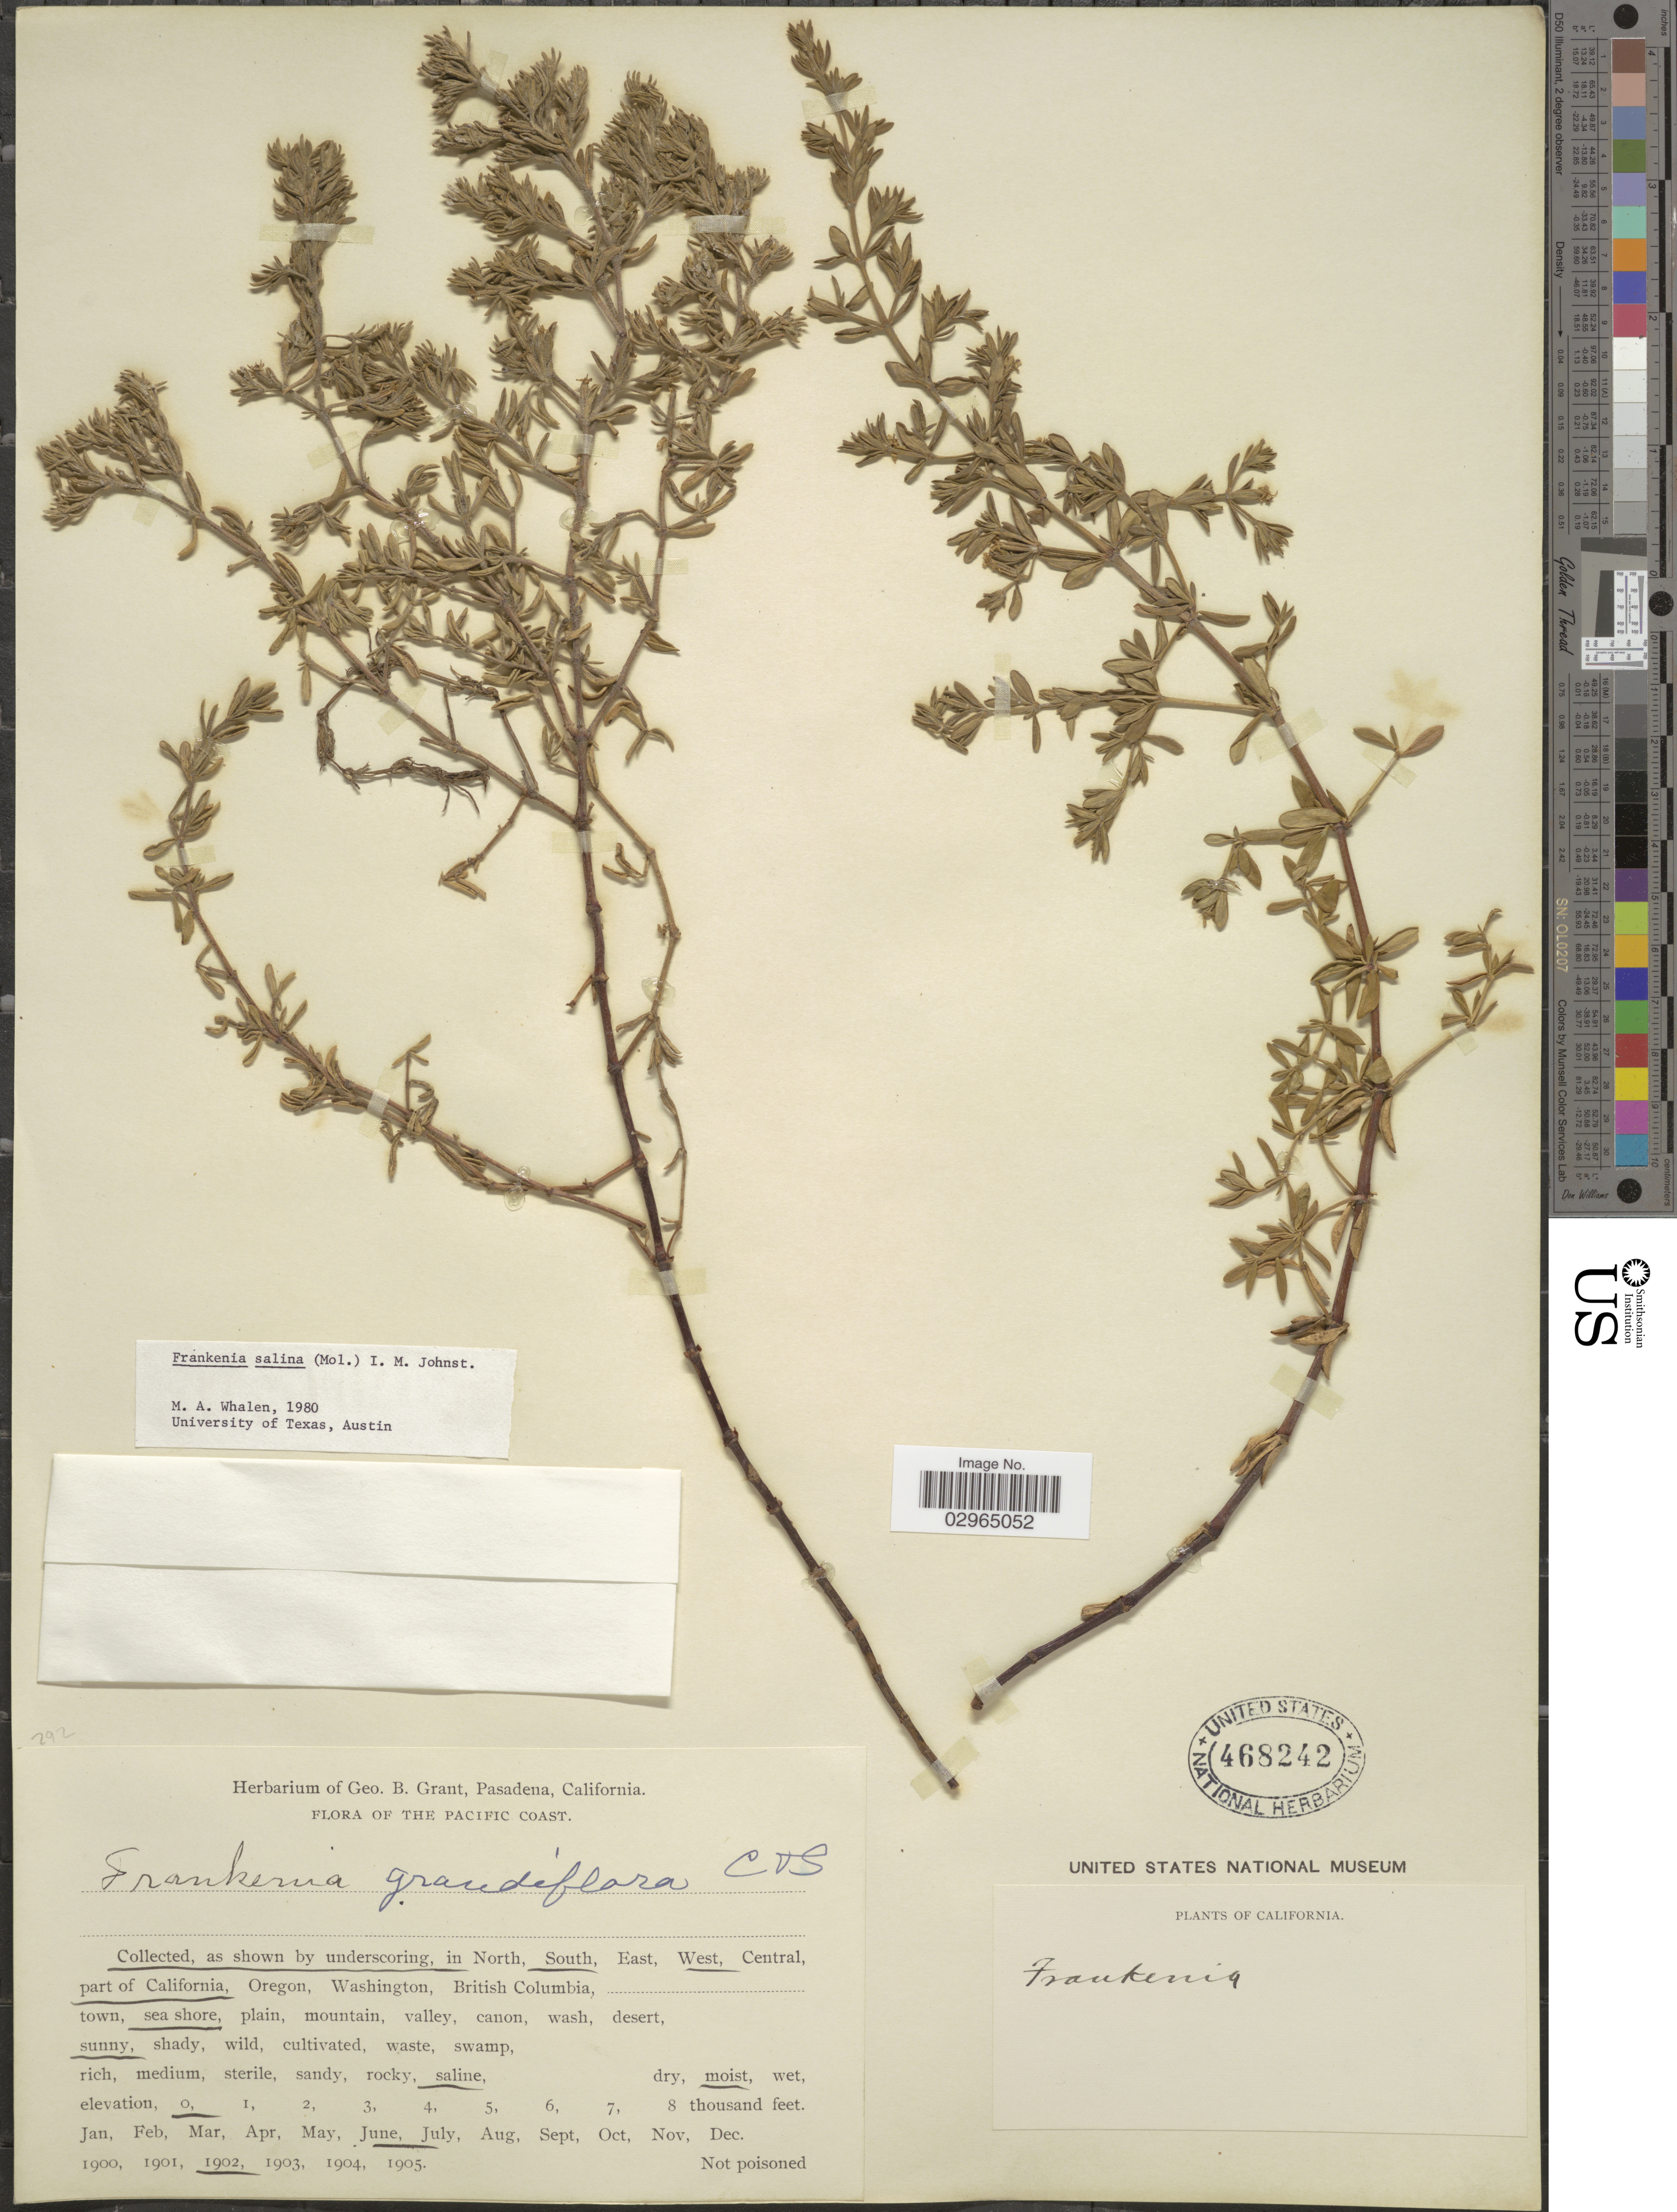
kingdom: Plantae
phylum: Tracheophyta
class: Magnoliopsida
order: Caryophyllales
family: Frankeniaceae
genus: Frankenia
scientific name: Frankenia salina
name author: (Molina) I.M. Johnst.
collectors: ex herb. Geo. B. Grant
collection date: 1902-06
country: United States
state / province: California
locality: The Pacific Coast, In South, West, part of California.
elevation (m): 0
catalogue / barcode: US 468242